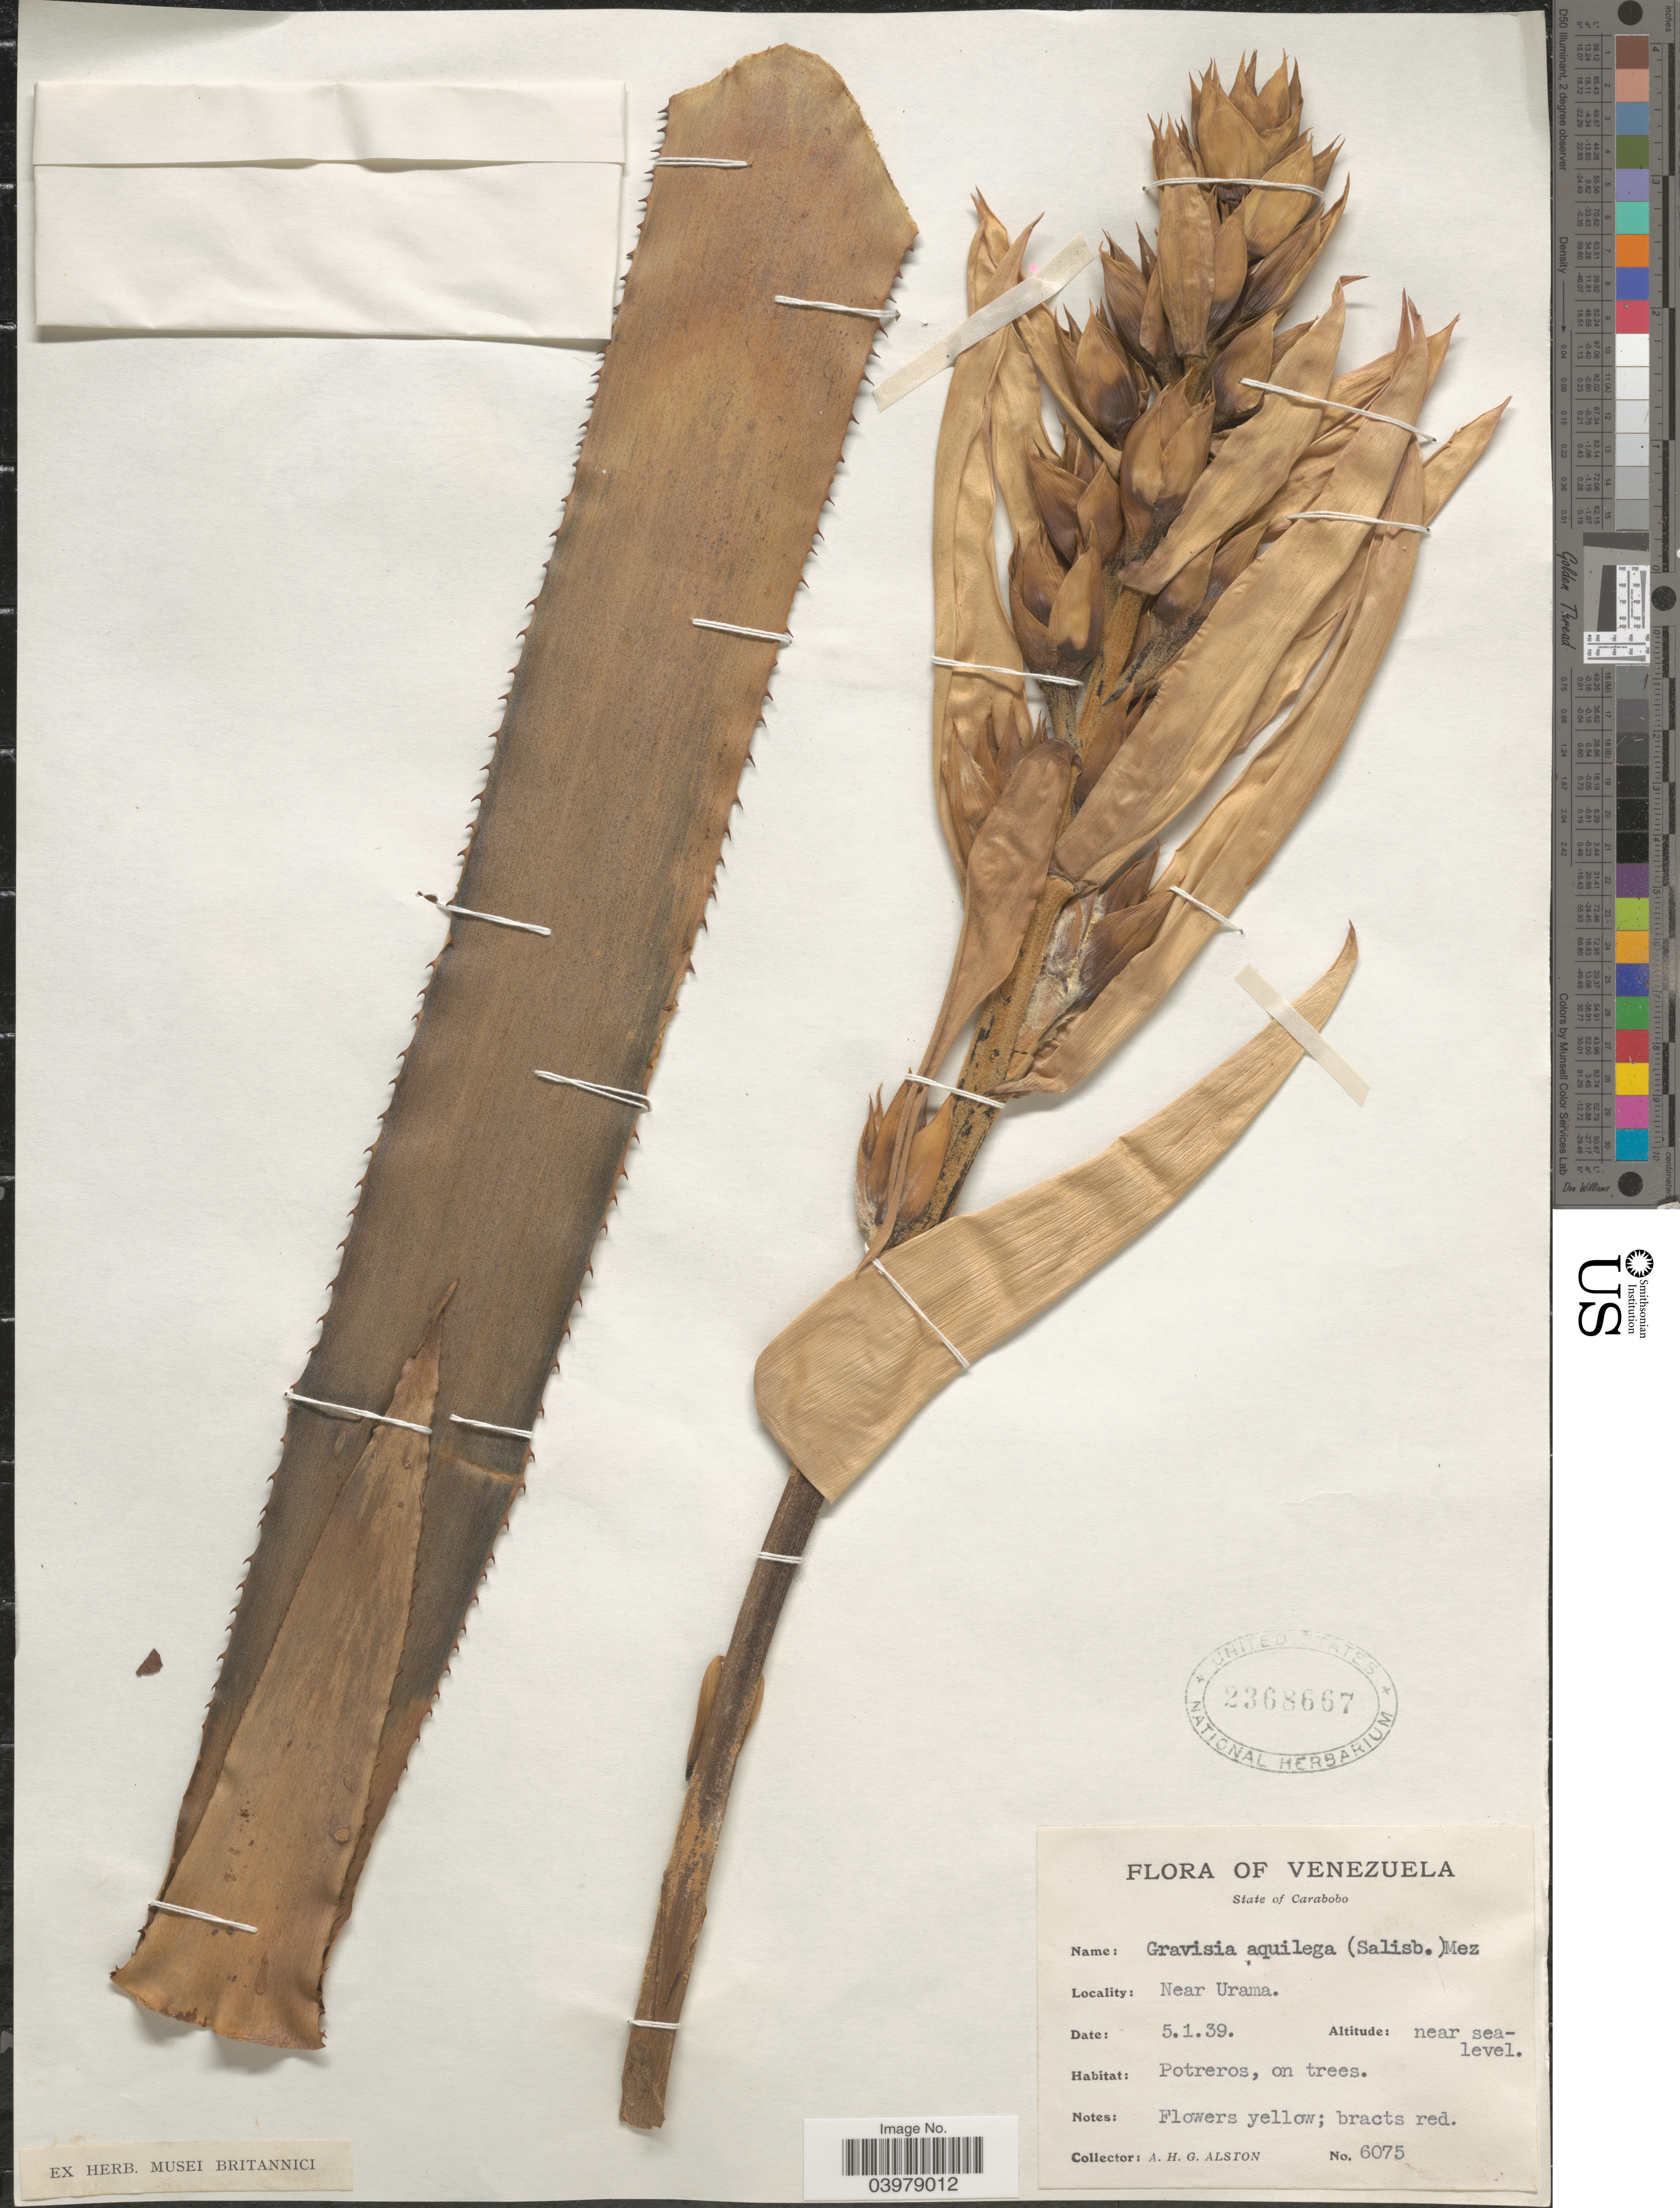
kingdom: Plantae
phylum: Tracheophyta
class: Liliopsida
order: Poales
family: Bromeliaceae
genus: Aechmea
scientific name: Aechmea aquilega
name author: (Salisb.) Griseb.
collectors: A. H. Alston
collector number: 6075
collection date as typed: Transcribed d/m/y: 5/1/39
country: Venezuela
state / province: Carabobo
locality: Near Urama.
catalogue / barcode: US 2368667